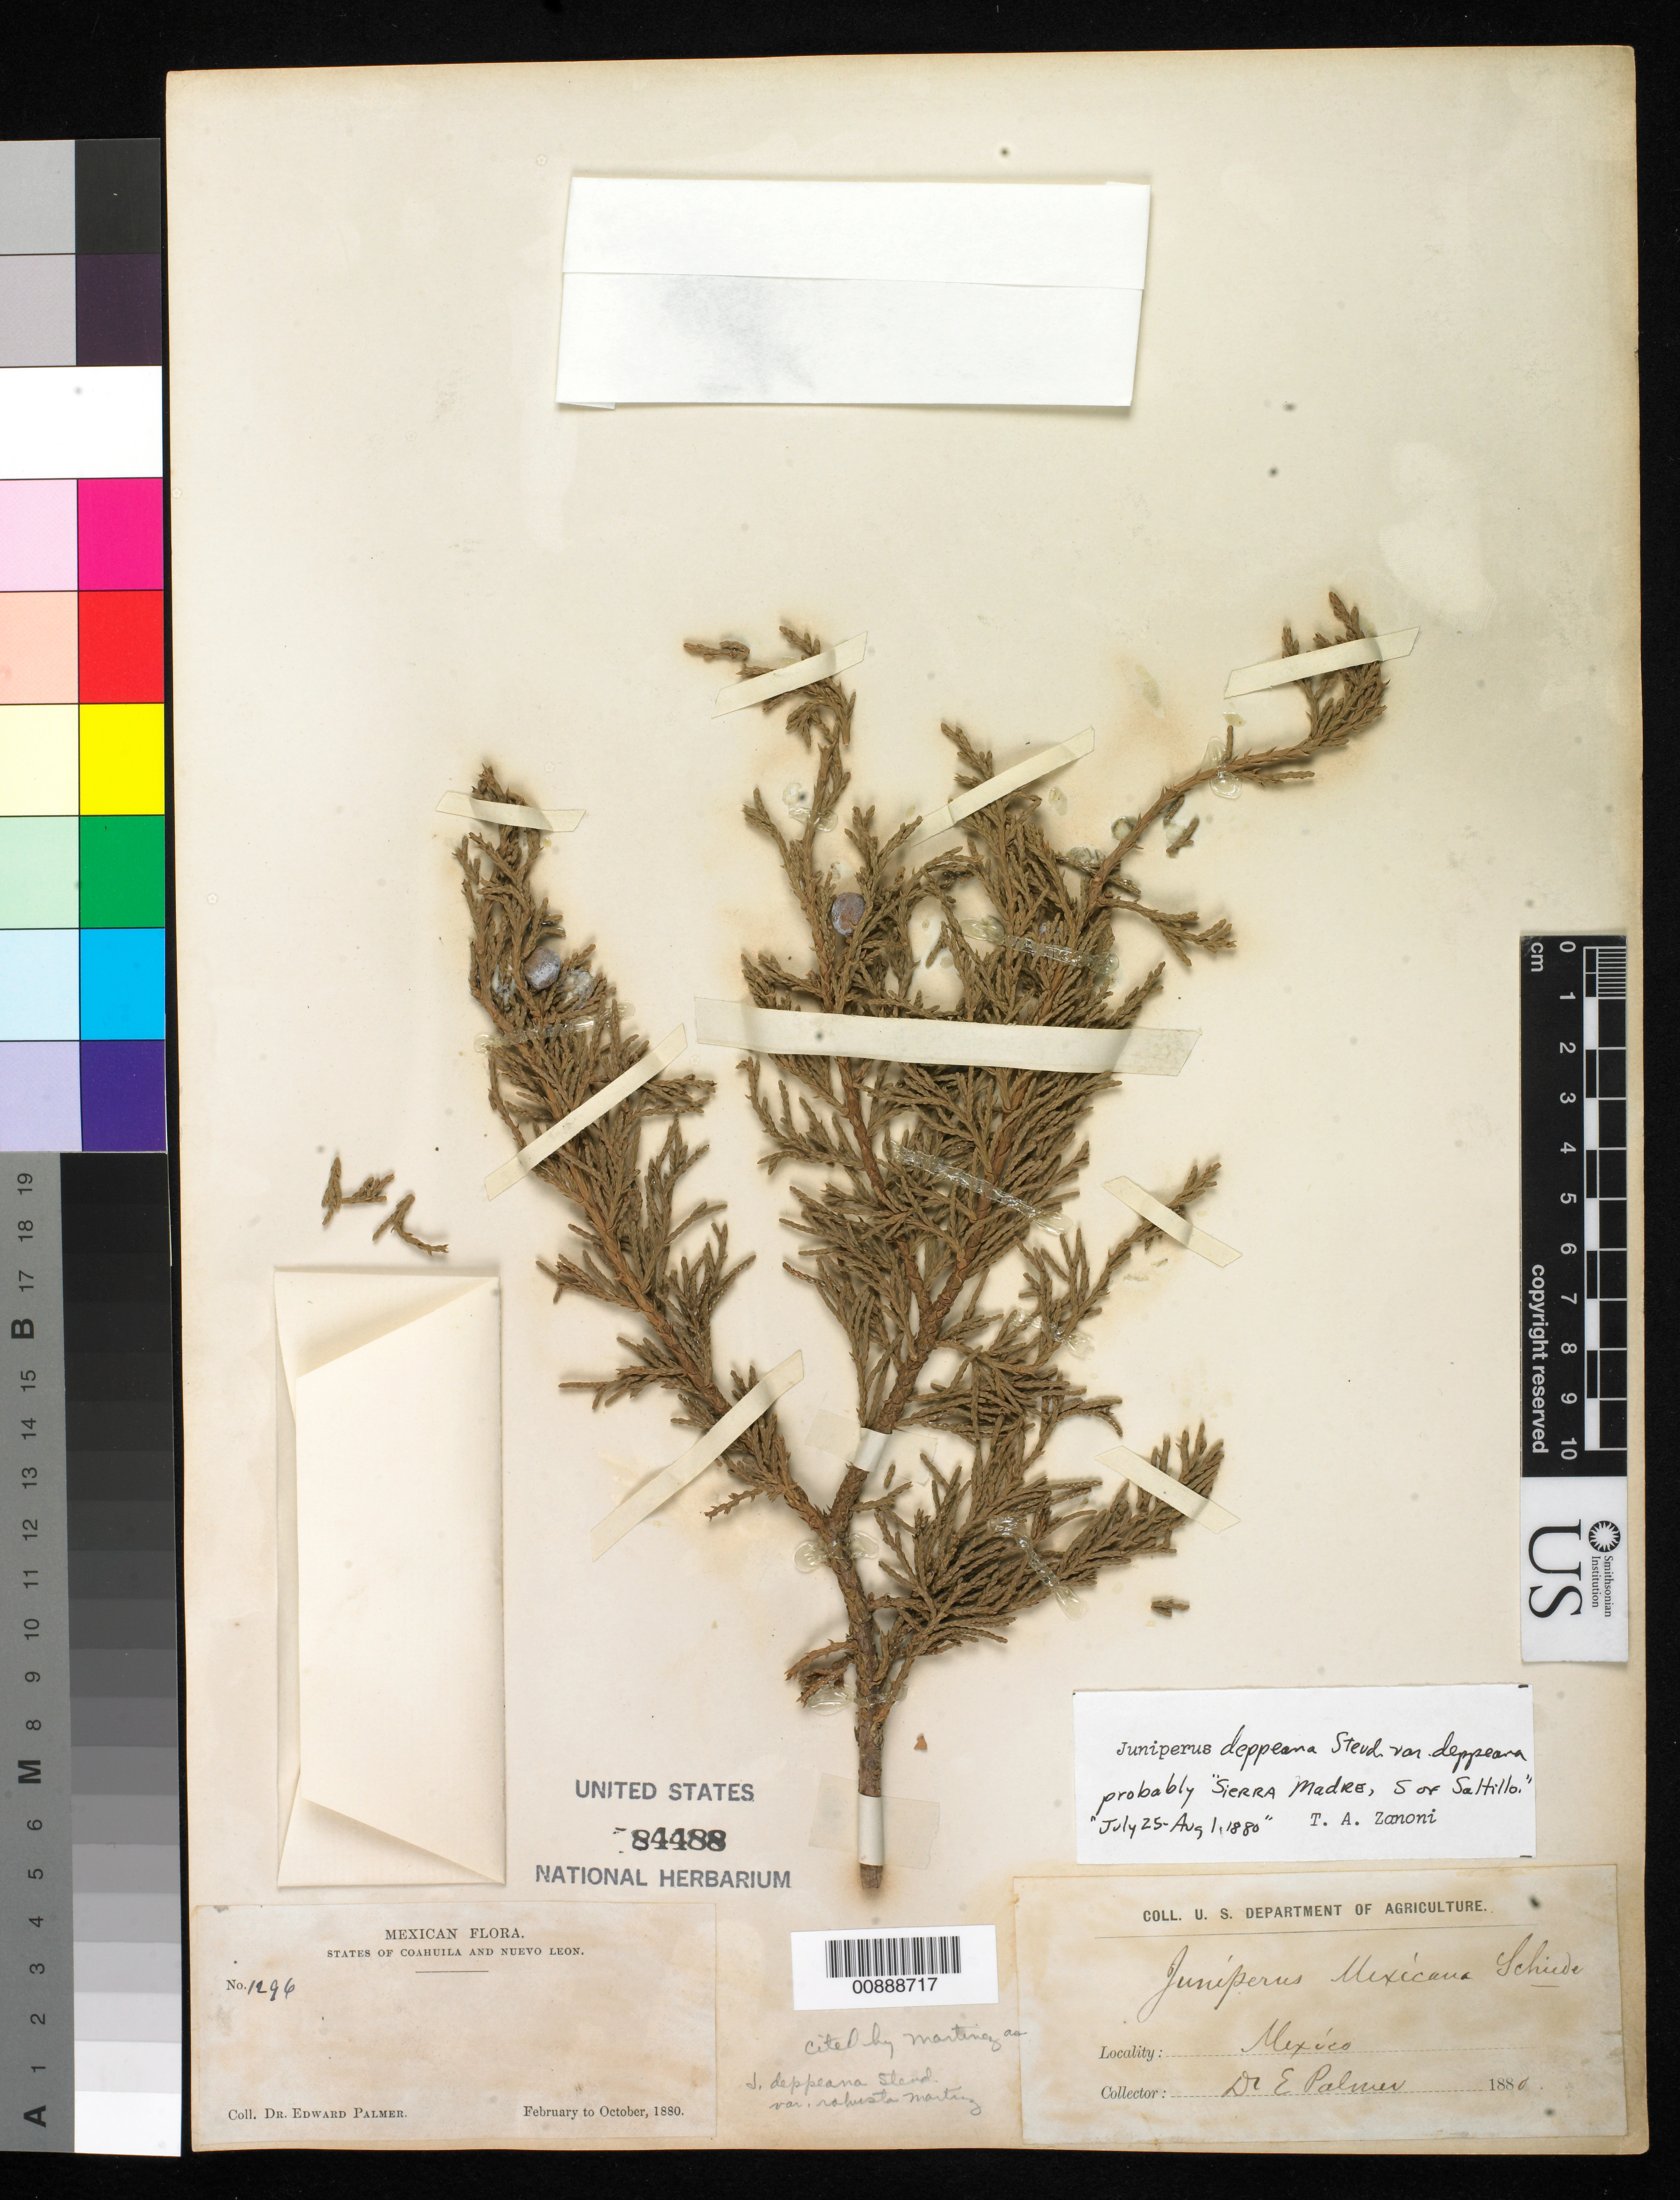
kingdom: Plantae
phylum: Tracheophyta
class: Pinopsida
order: Pinales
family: Cupressaceae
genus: Juniperus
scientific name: Juniperus deppeana var. deppeana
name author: Steud.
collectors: E. Palmer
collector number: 1296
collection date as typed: Feb 1880 to -- Oct 1880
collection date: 1880-02/1880-10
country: Mexico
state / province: Coahuila / Nuevo León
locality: States of Coahuila and Nuevo León.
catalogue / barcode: US 84488